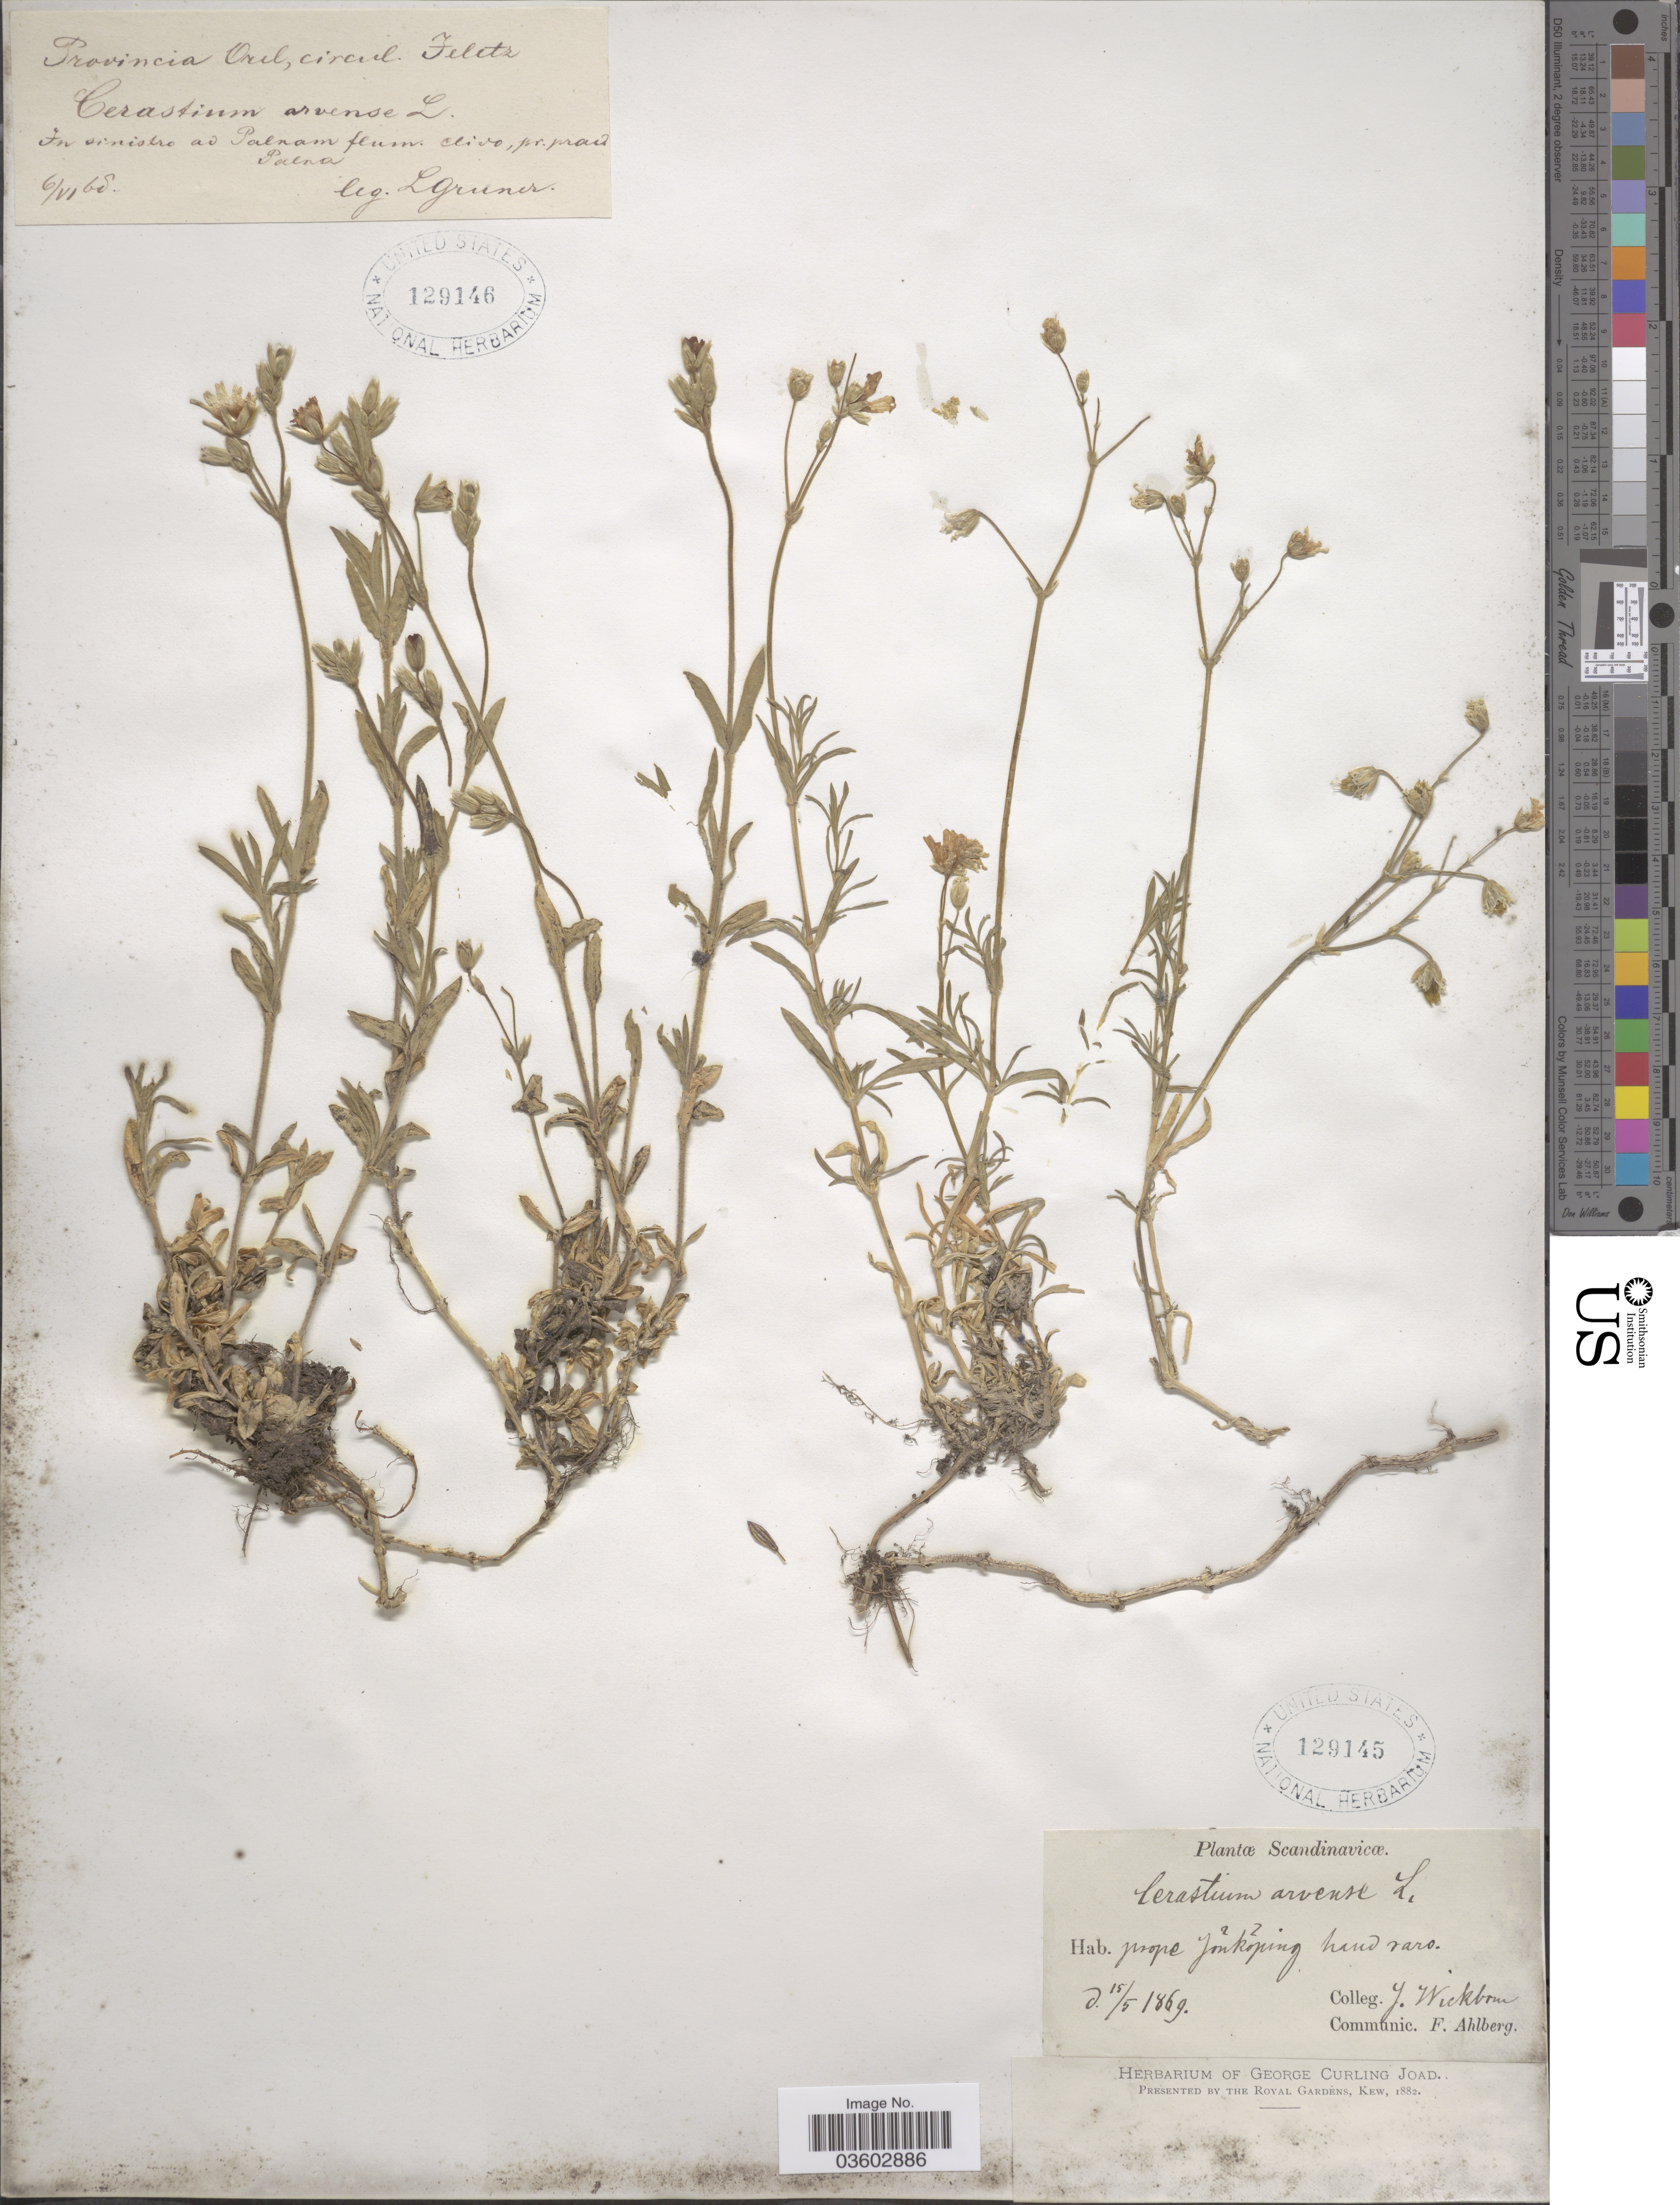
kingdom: Plantae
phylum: Tracheophyta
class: Magnoliopsida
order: Caryophyllales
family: Caryophyllaceae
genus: Cerastium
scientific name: Cerastium arvense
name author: L.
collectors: J. Wickbom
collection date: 1869-05-15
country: Sweden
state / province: Jönköping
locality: Scandinavicæ. Prope Jönköping hand raro.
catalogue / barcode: US 129145